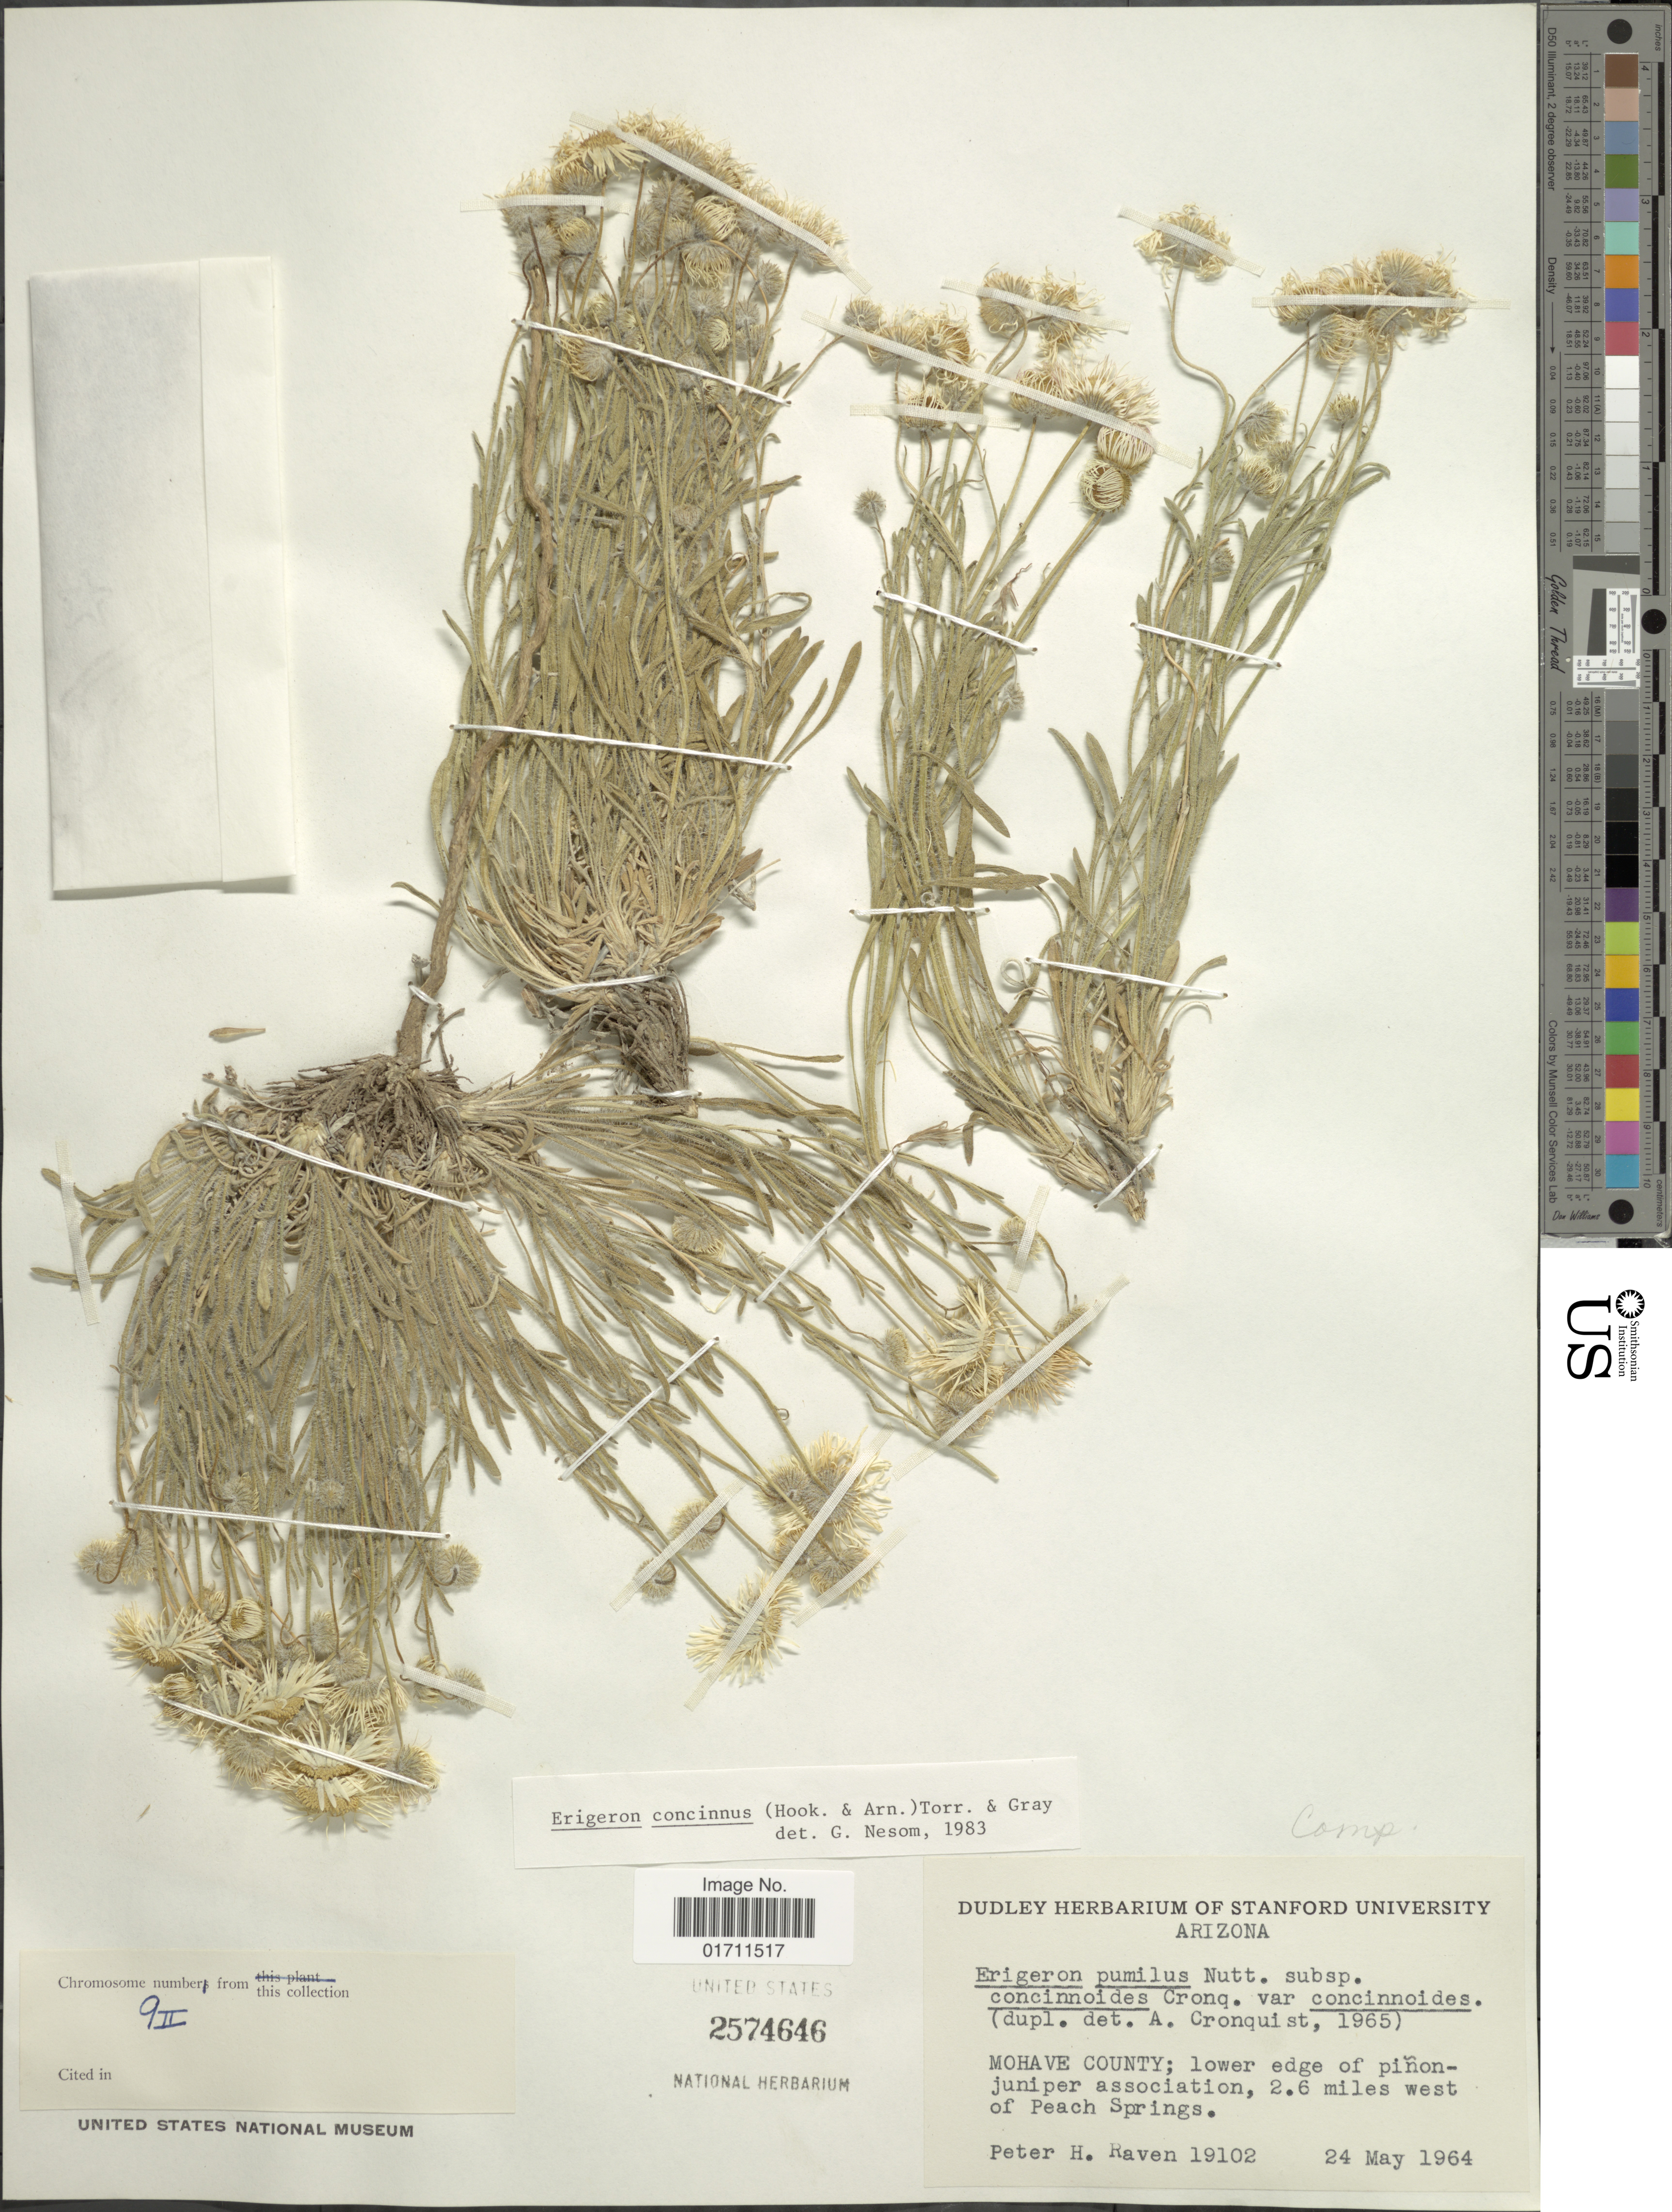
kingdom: Plantae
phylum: Tracheophyta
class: Magnoliopsida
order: Asterales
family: Asteraceae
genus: Erigeron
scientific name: Erigeron concinnus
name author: (Hook. & Arn.) Torr. & A. Gray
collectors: P. Raven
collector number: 19102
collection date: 1964-05-24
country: United States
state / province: Arizona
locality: Mohave County; lower edge of piñon-juniper association, 2.6 miles west of Peach Springs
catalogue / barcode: US 2574646